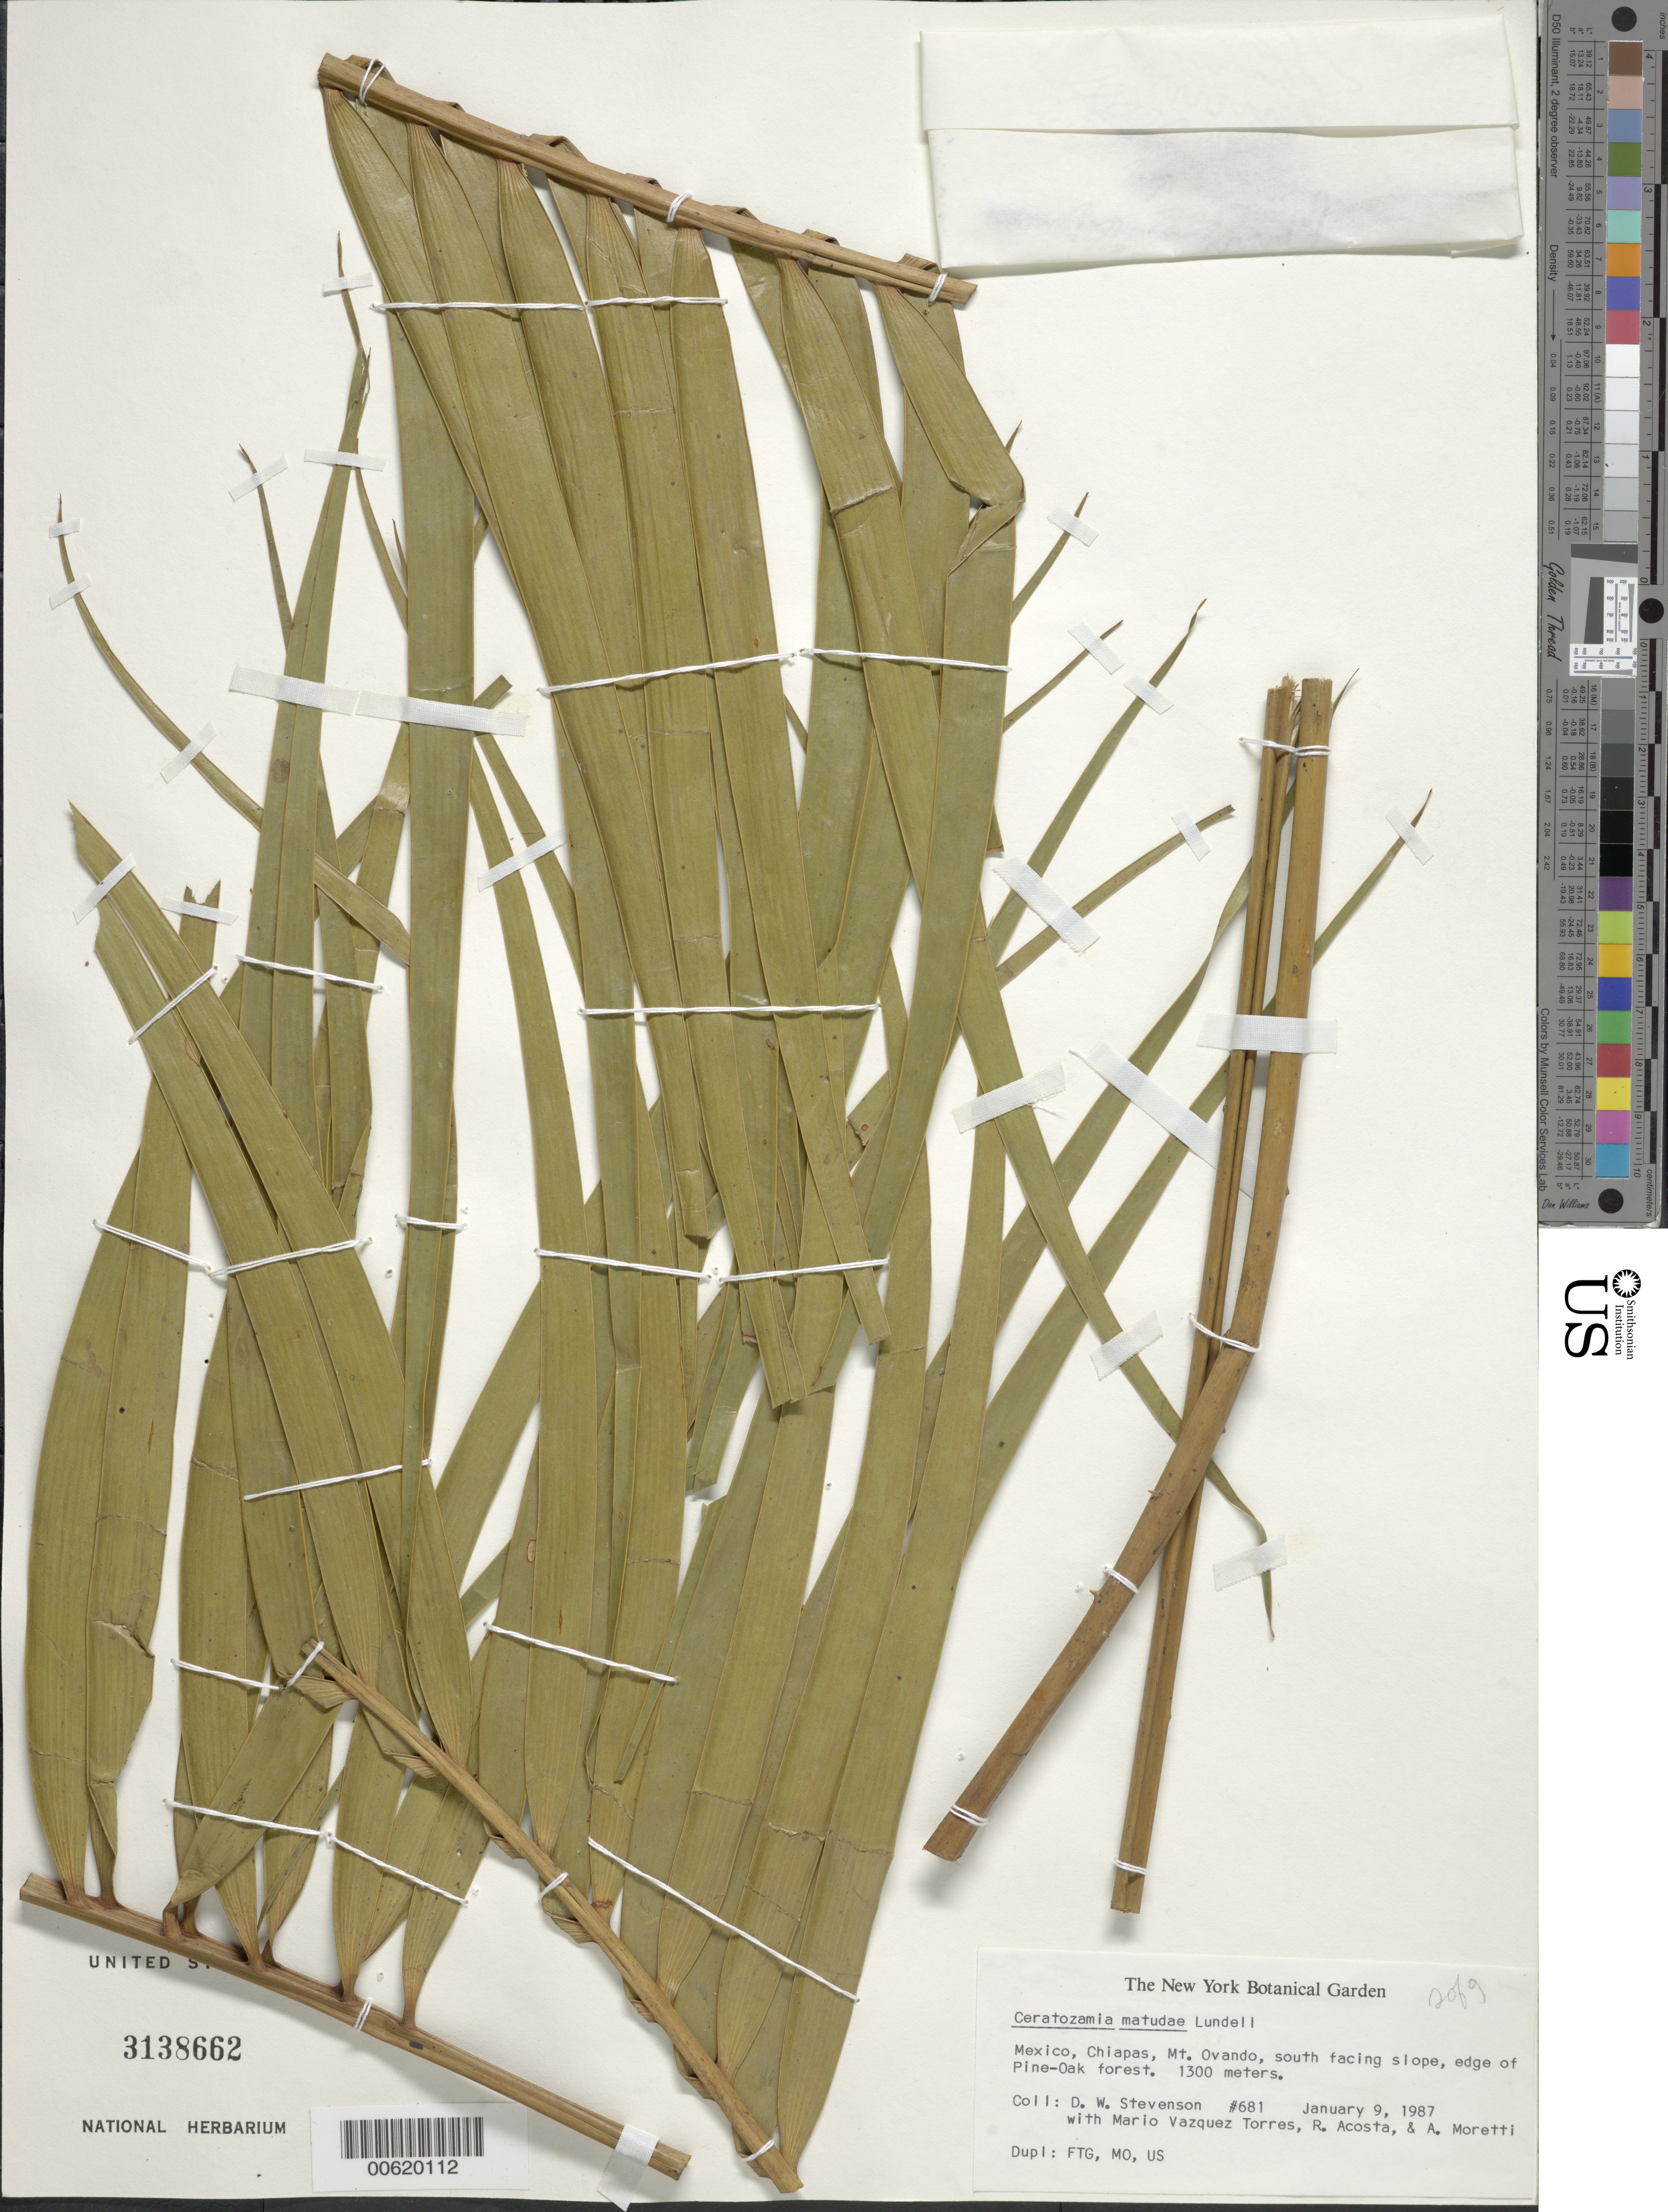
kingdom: Plantae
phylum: Tracheophyta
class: Cycadopsida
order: Cycadales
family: Zamiaceae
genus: Ceratozamia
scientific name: Ceratozamia matudai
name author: Lundell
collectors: D. W. Stevenson, M. Torres, R. Acosta & A. Moretti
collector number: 681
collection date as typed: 09 Jan 1987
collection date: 1987-01-09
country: Mexico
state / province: Chiapas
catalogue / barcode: US 3138662